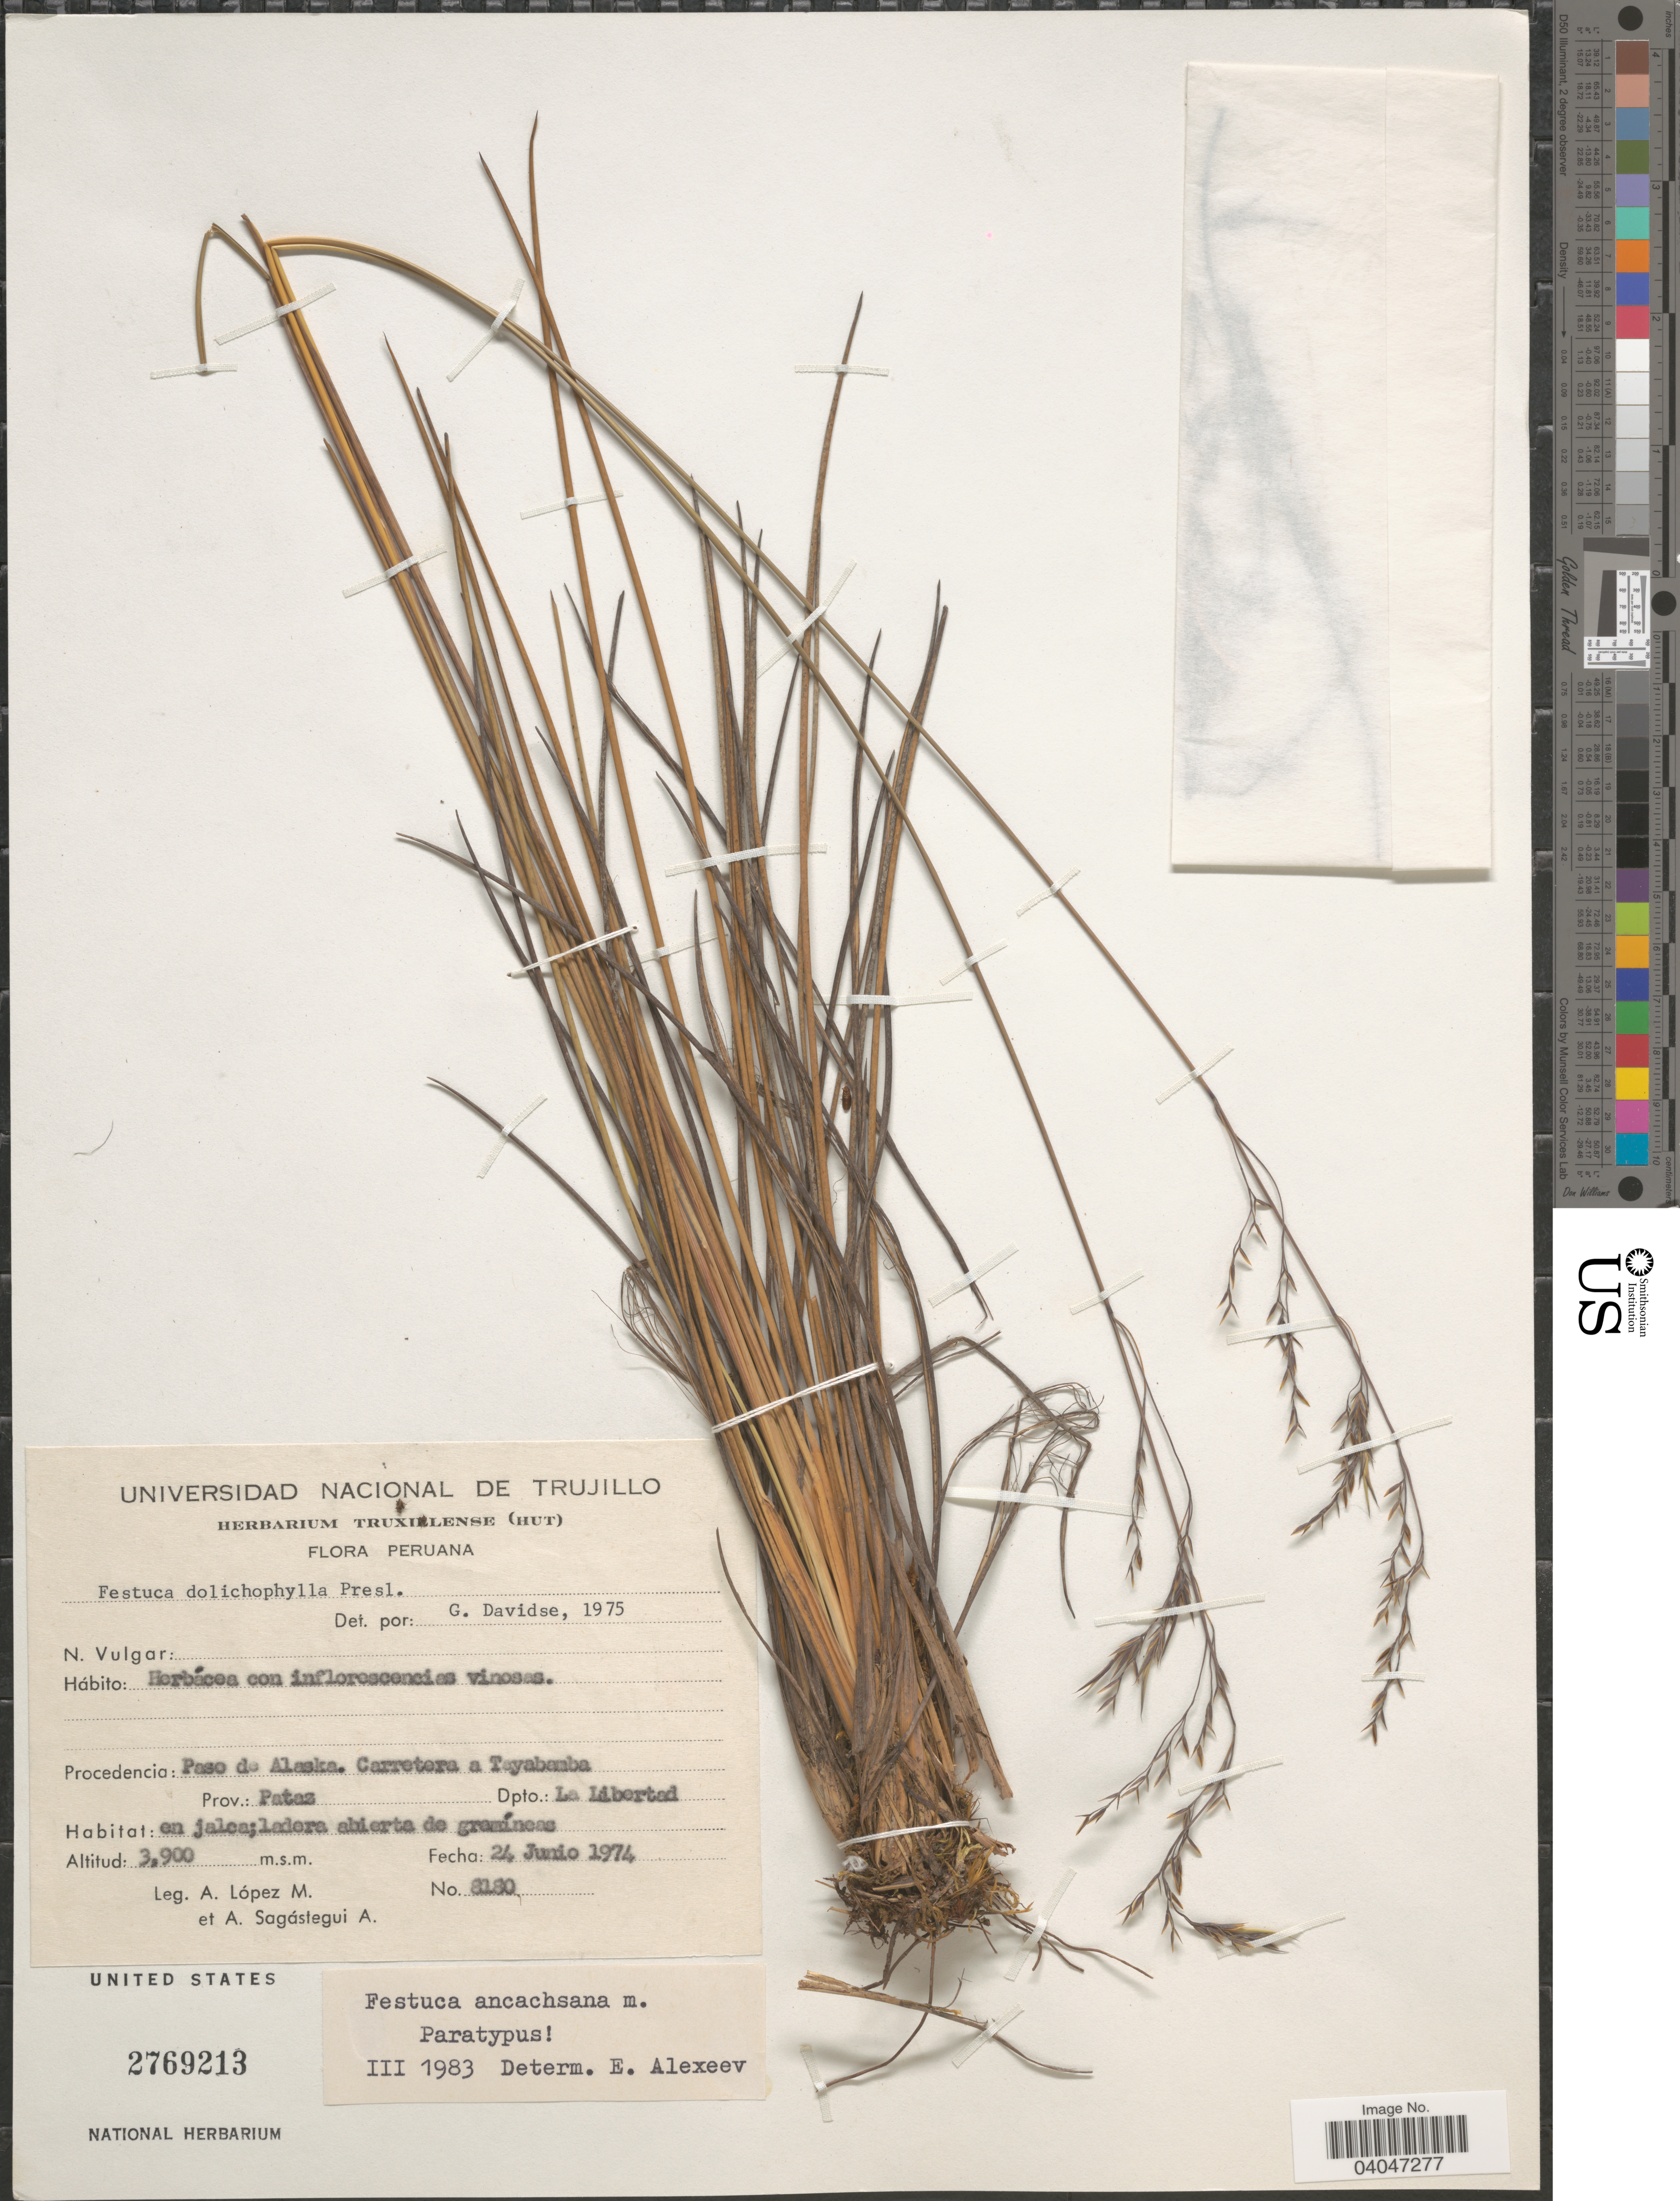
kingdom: Plantae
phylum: Tracheophyta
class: Liliopsida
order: Poales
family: Poaceae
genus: Festuca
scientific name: Festuca ancachsana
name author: E.B. Alexeev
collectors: A. López M. & A. Sagástegui A.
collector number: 8180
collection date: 1974-06-24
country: Peru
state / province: La Libertad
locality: Paso de Alaska. Carretera a Tayabamba. Prov.: Patas. Dpto.: La Libertad.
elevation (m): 3900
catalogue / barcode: US 2769213